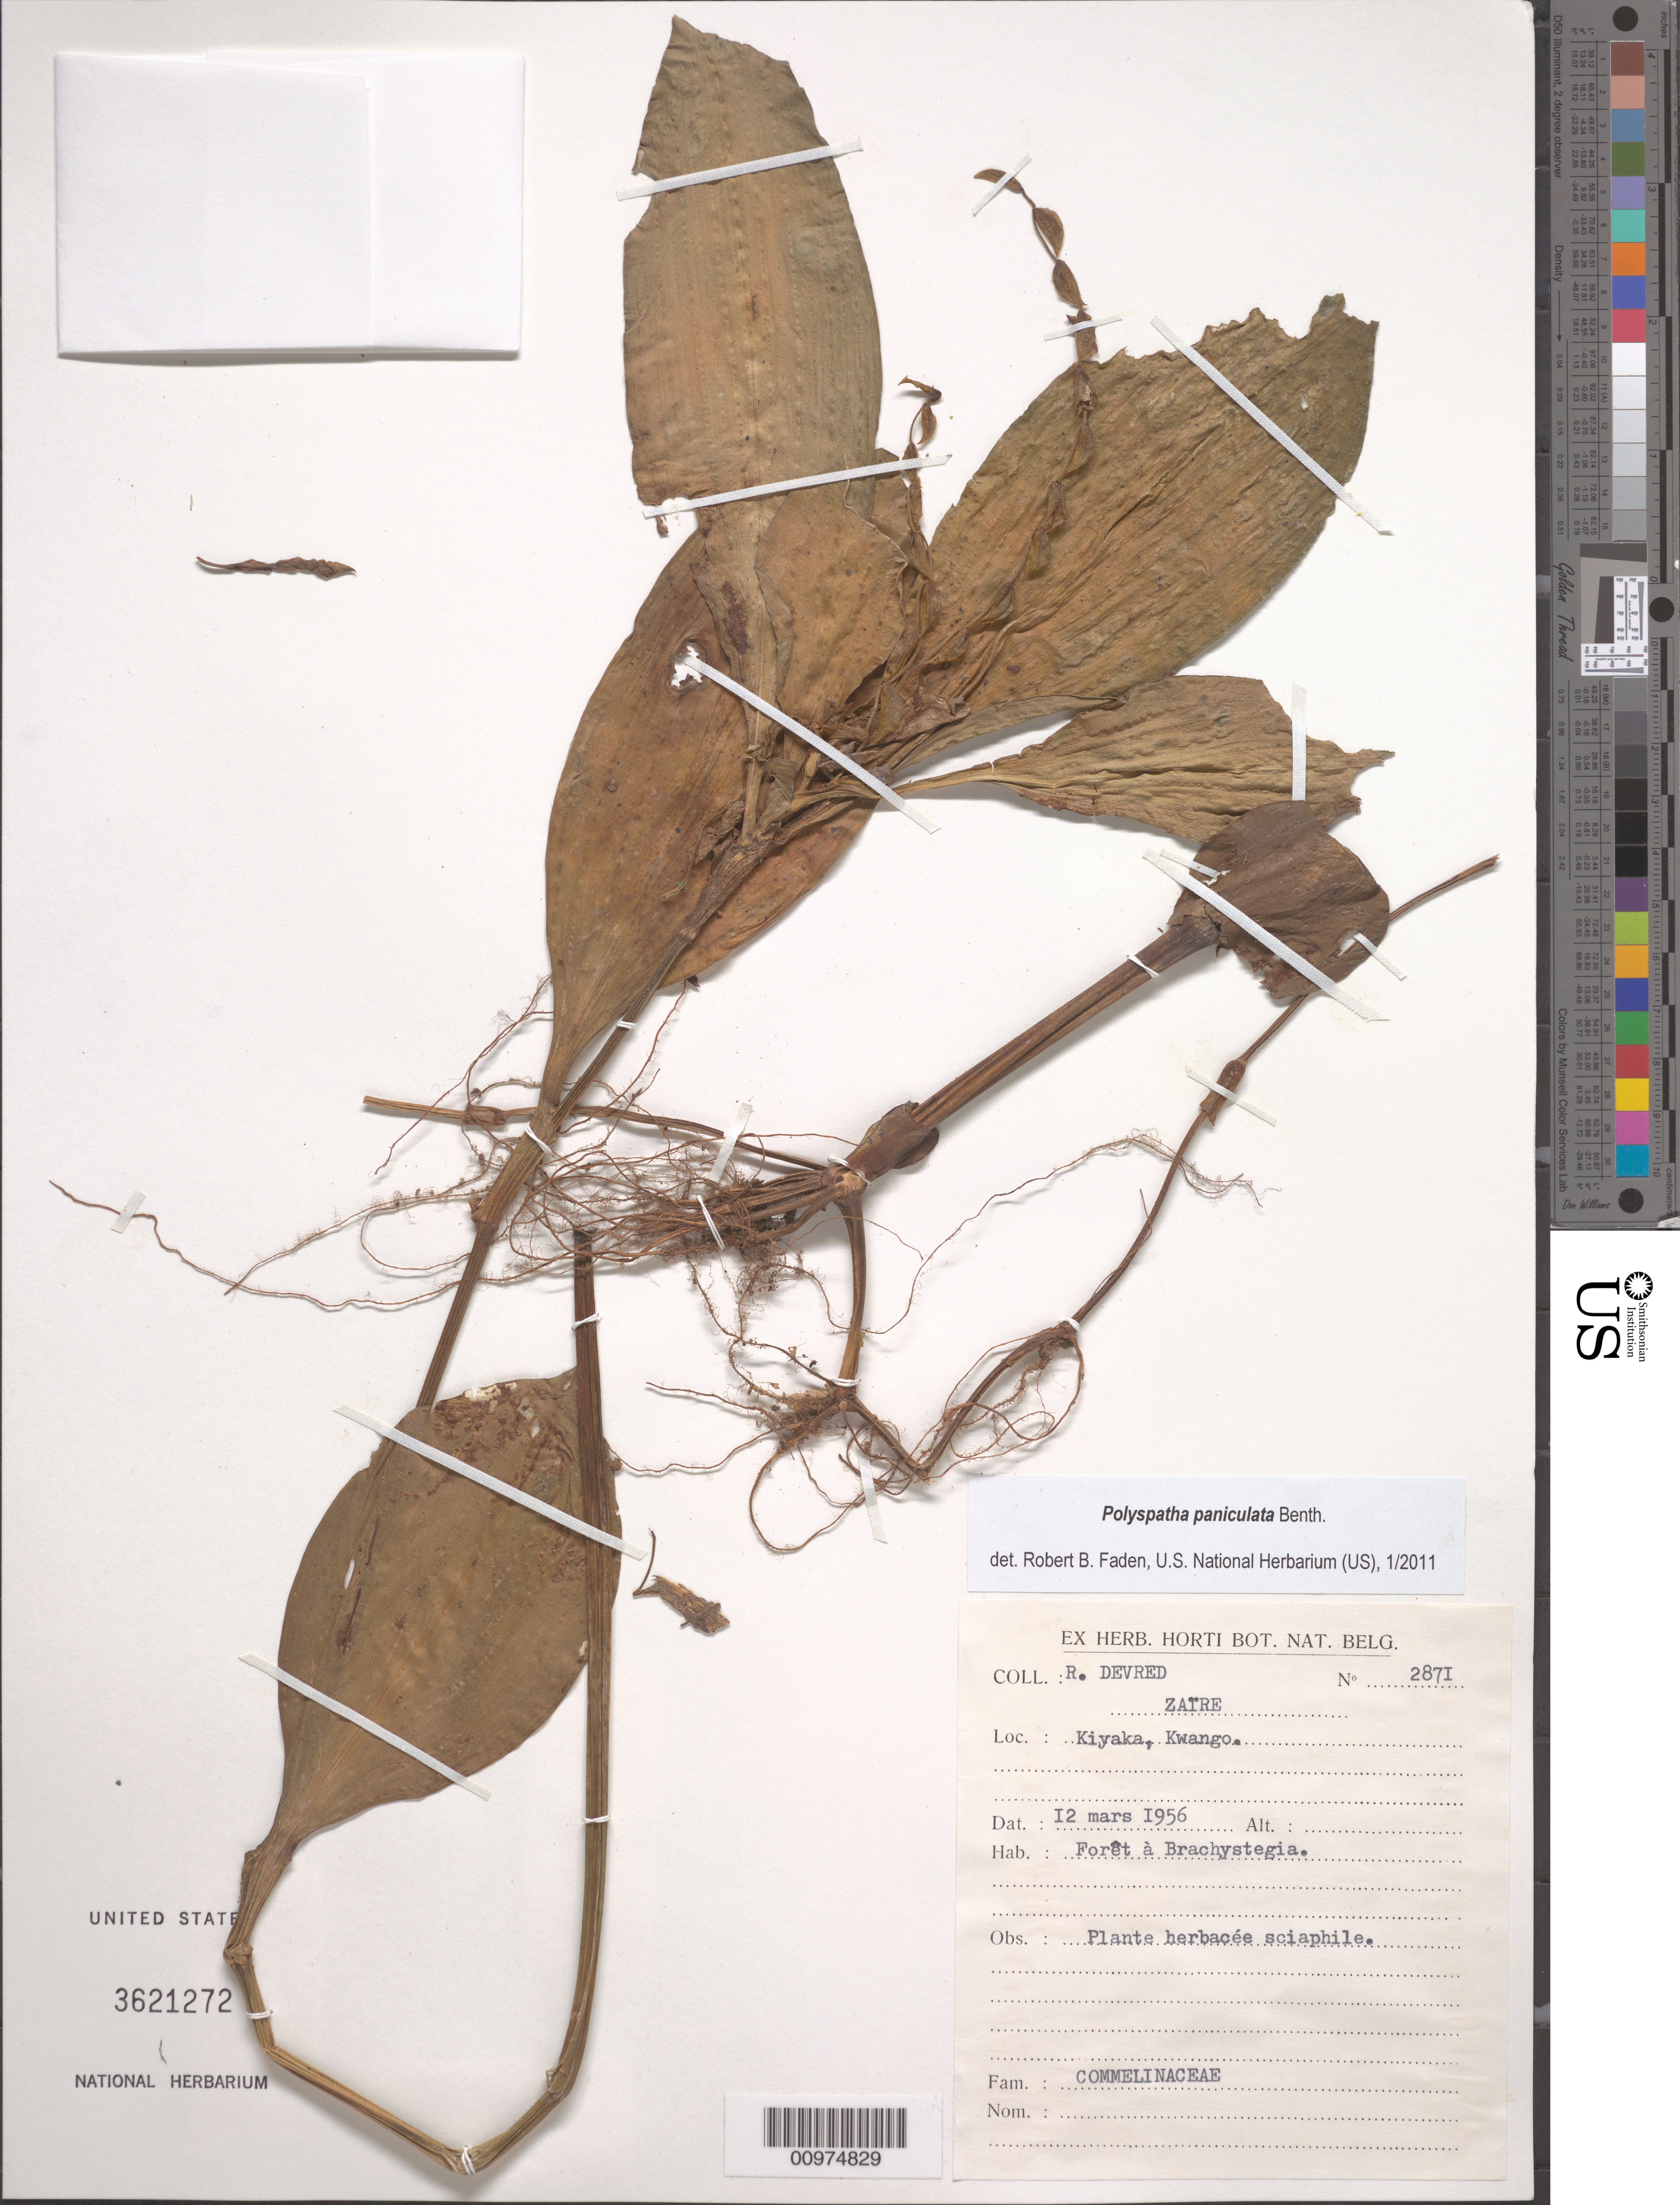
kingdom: Plantae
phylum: Tracheophyta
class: Liliopsida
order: Commelinales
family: Commelinaceae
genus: Polyspatha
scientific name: Polyspatha paniculata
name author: Benth.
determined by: Faden, Robert B., (US), Smithsonian Institution - National Museum of Natural History (UNITED STATES)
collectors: R. Devred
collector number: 2871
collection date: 1956-03-12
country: Congo, Democratic Republic of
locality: Kiyaka, Kwango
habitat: Forêt à Brachystegia.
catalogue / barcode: US 3621272